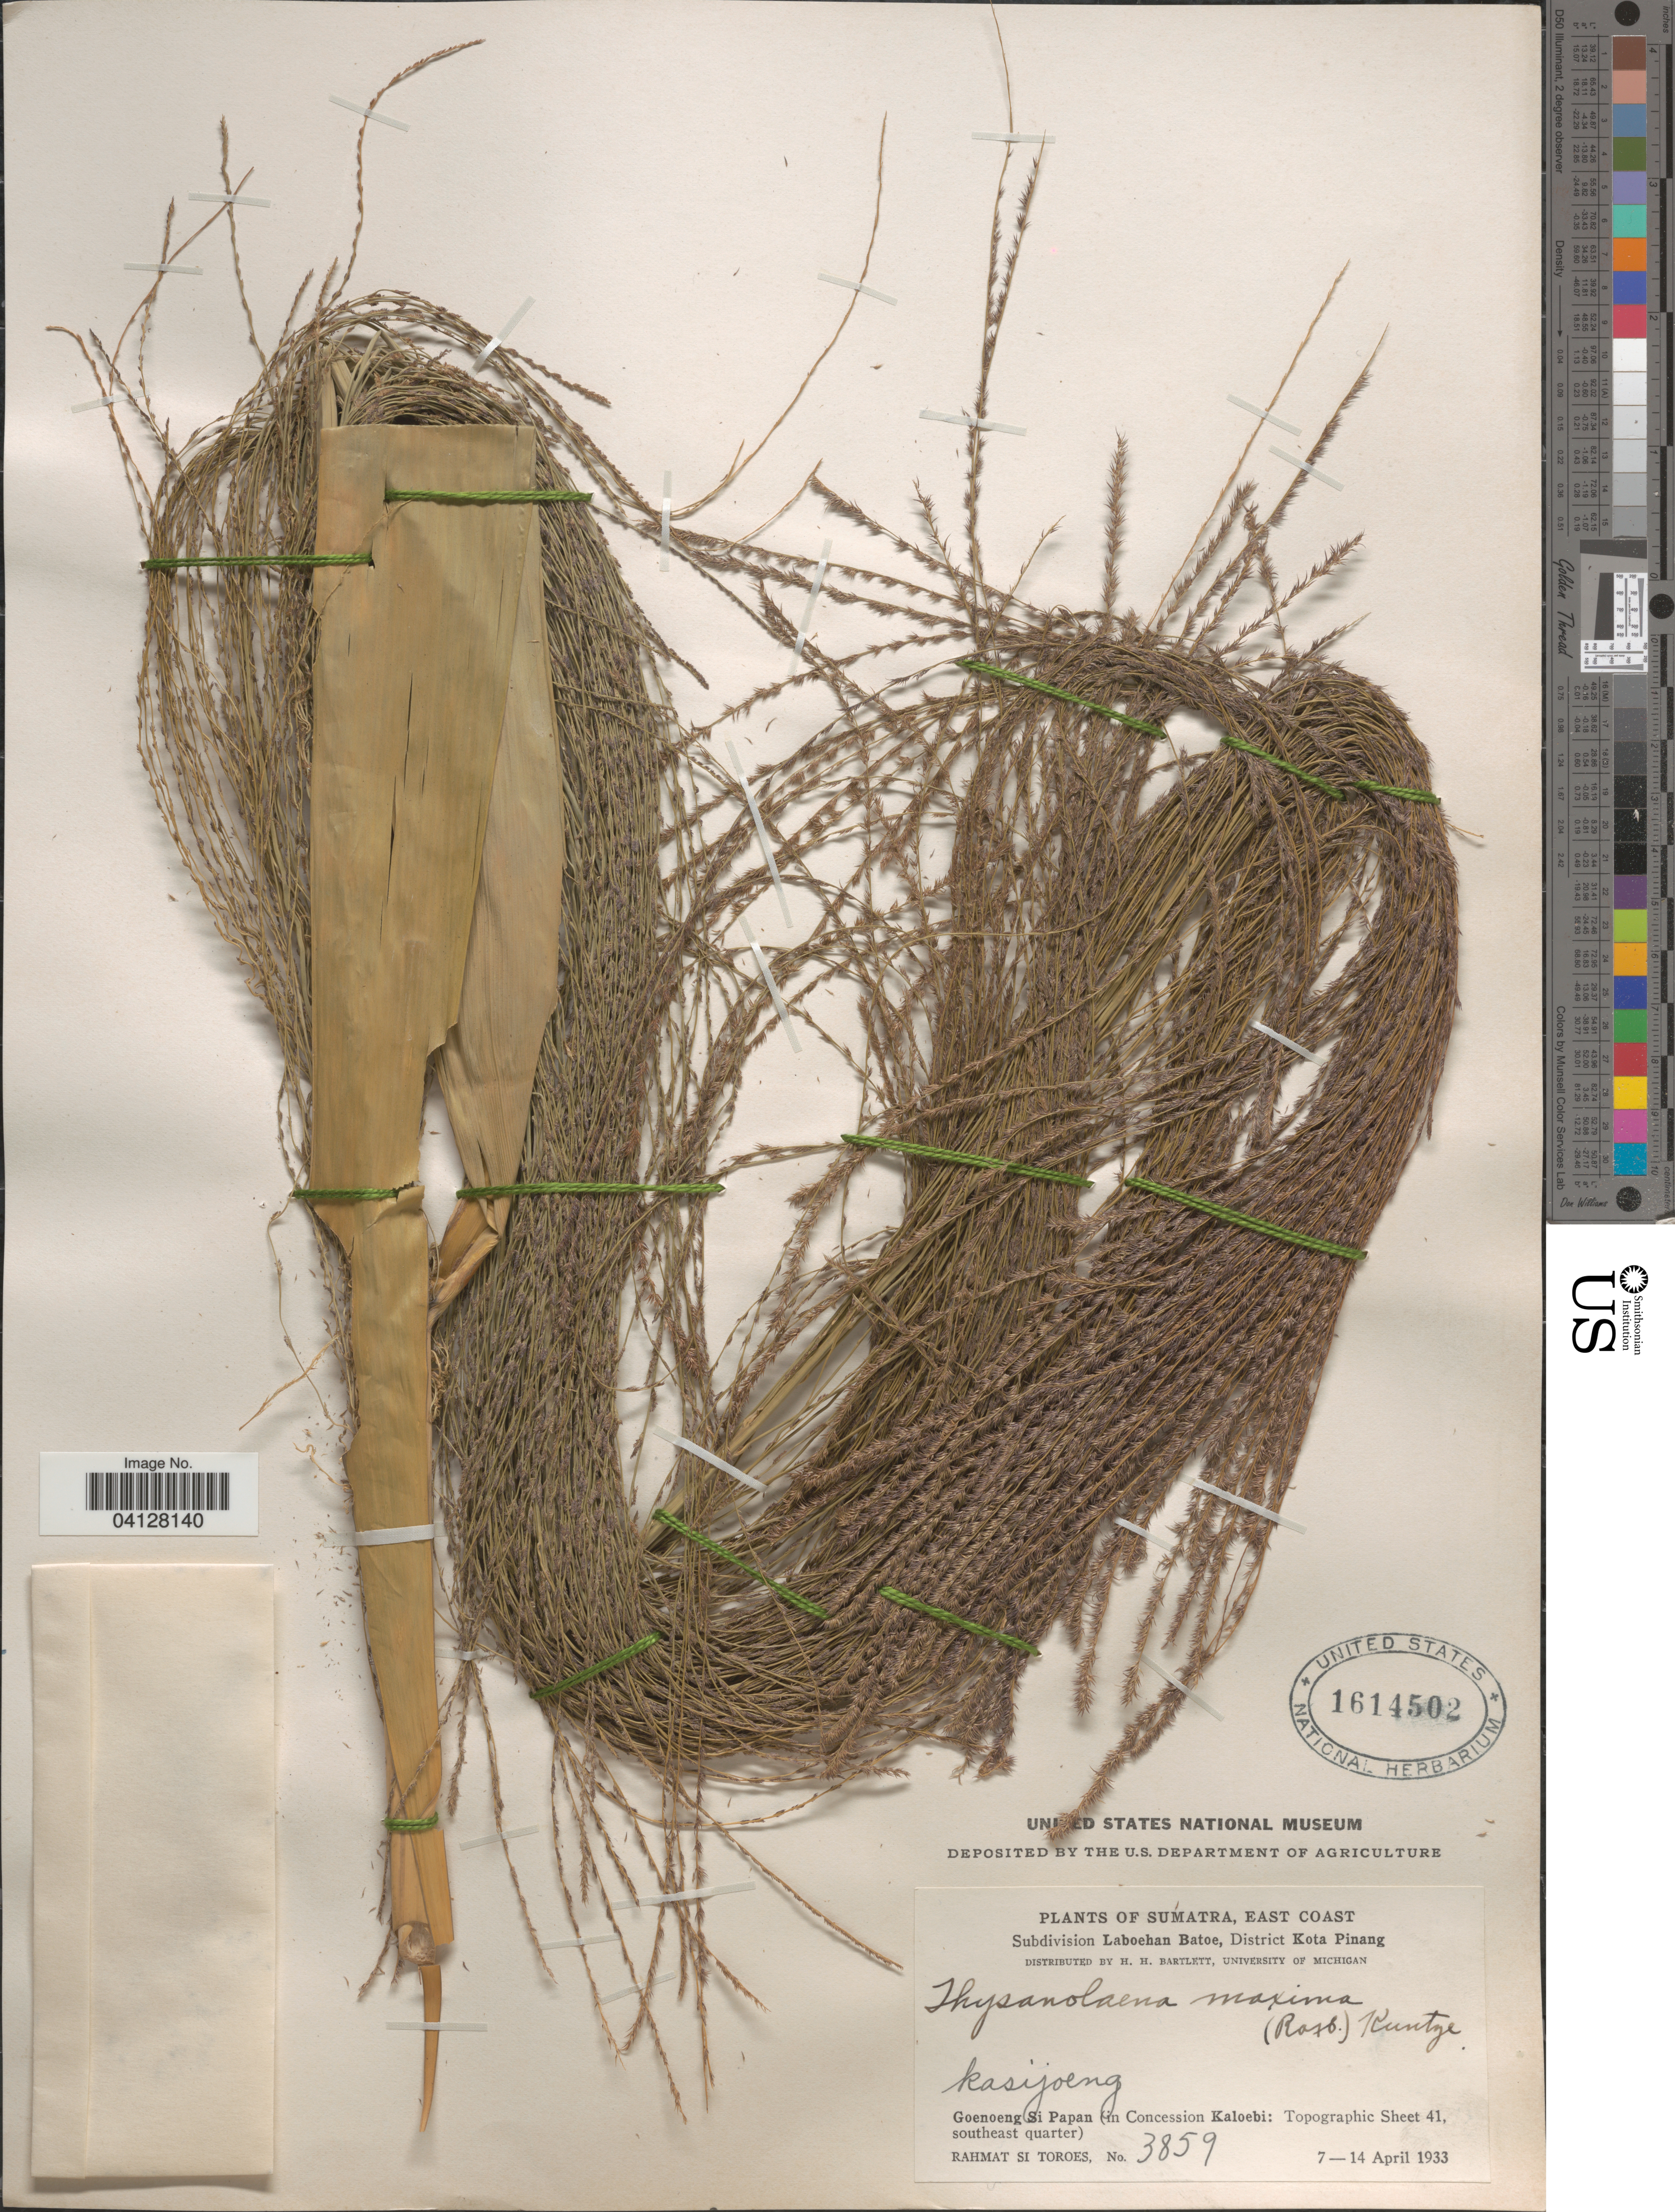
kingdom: Plantae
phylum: Tracheophyta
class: Liliopsida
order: Poales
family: Poaceae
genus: Thysanolaena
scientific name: Thysanolaena maxima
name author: (Roxb.) Kuntze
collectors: Rahmat Si Boeea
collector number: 3859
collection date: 1933-04-07/1933-04-14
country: Indonesia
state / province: Sumatra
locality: East Coast. Subdivision Laboehan Batoe, District Kota Pinang. Goenoeng Si Papan (in Concession Kaloebi: Topographic Sheet 41, southeast quarter).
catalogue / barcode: US 1614502